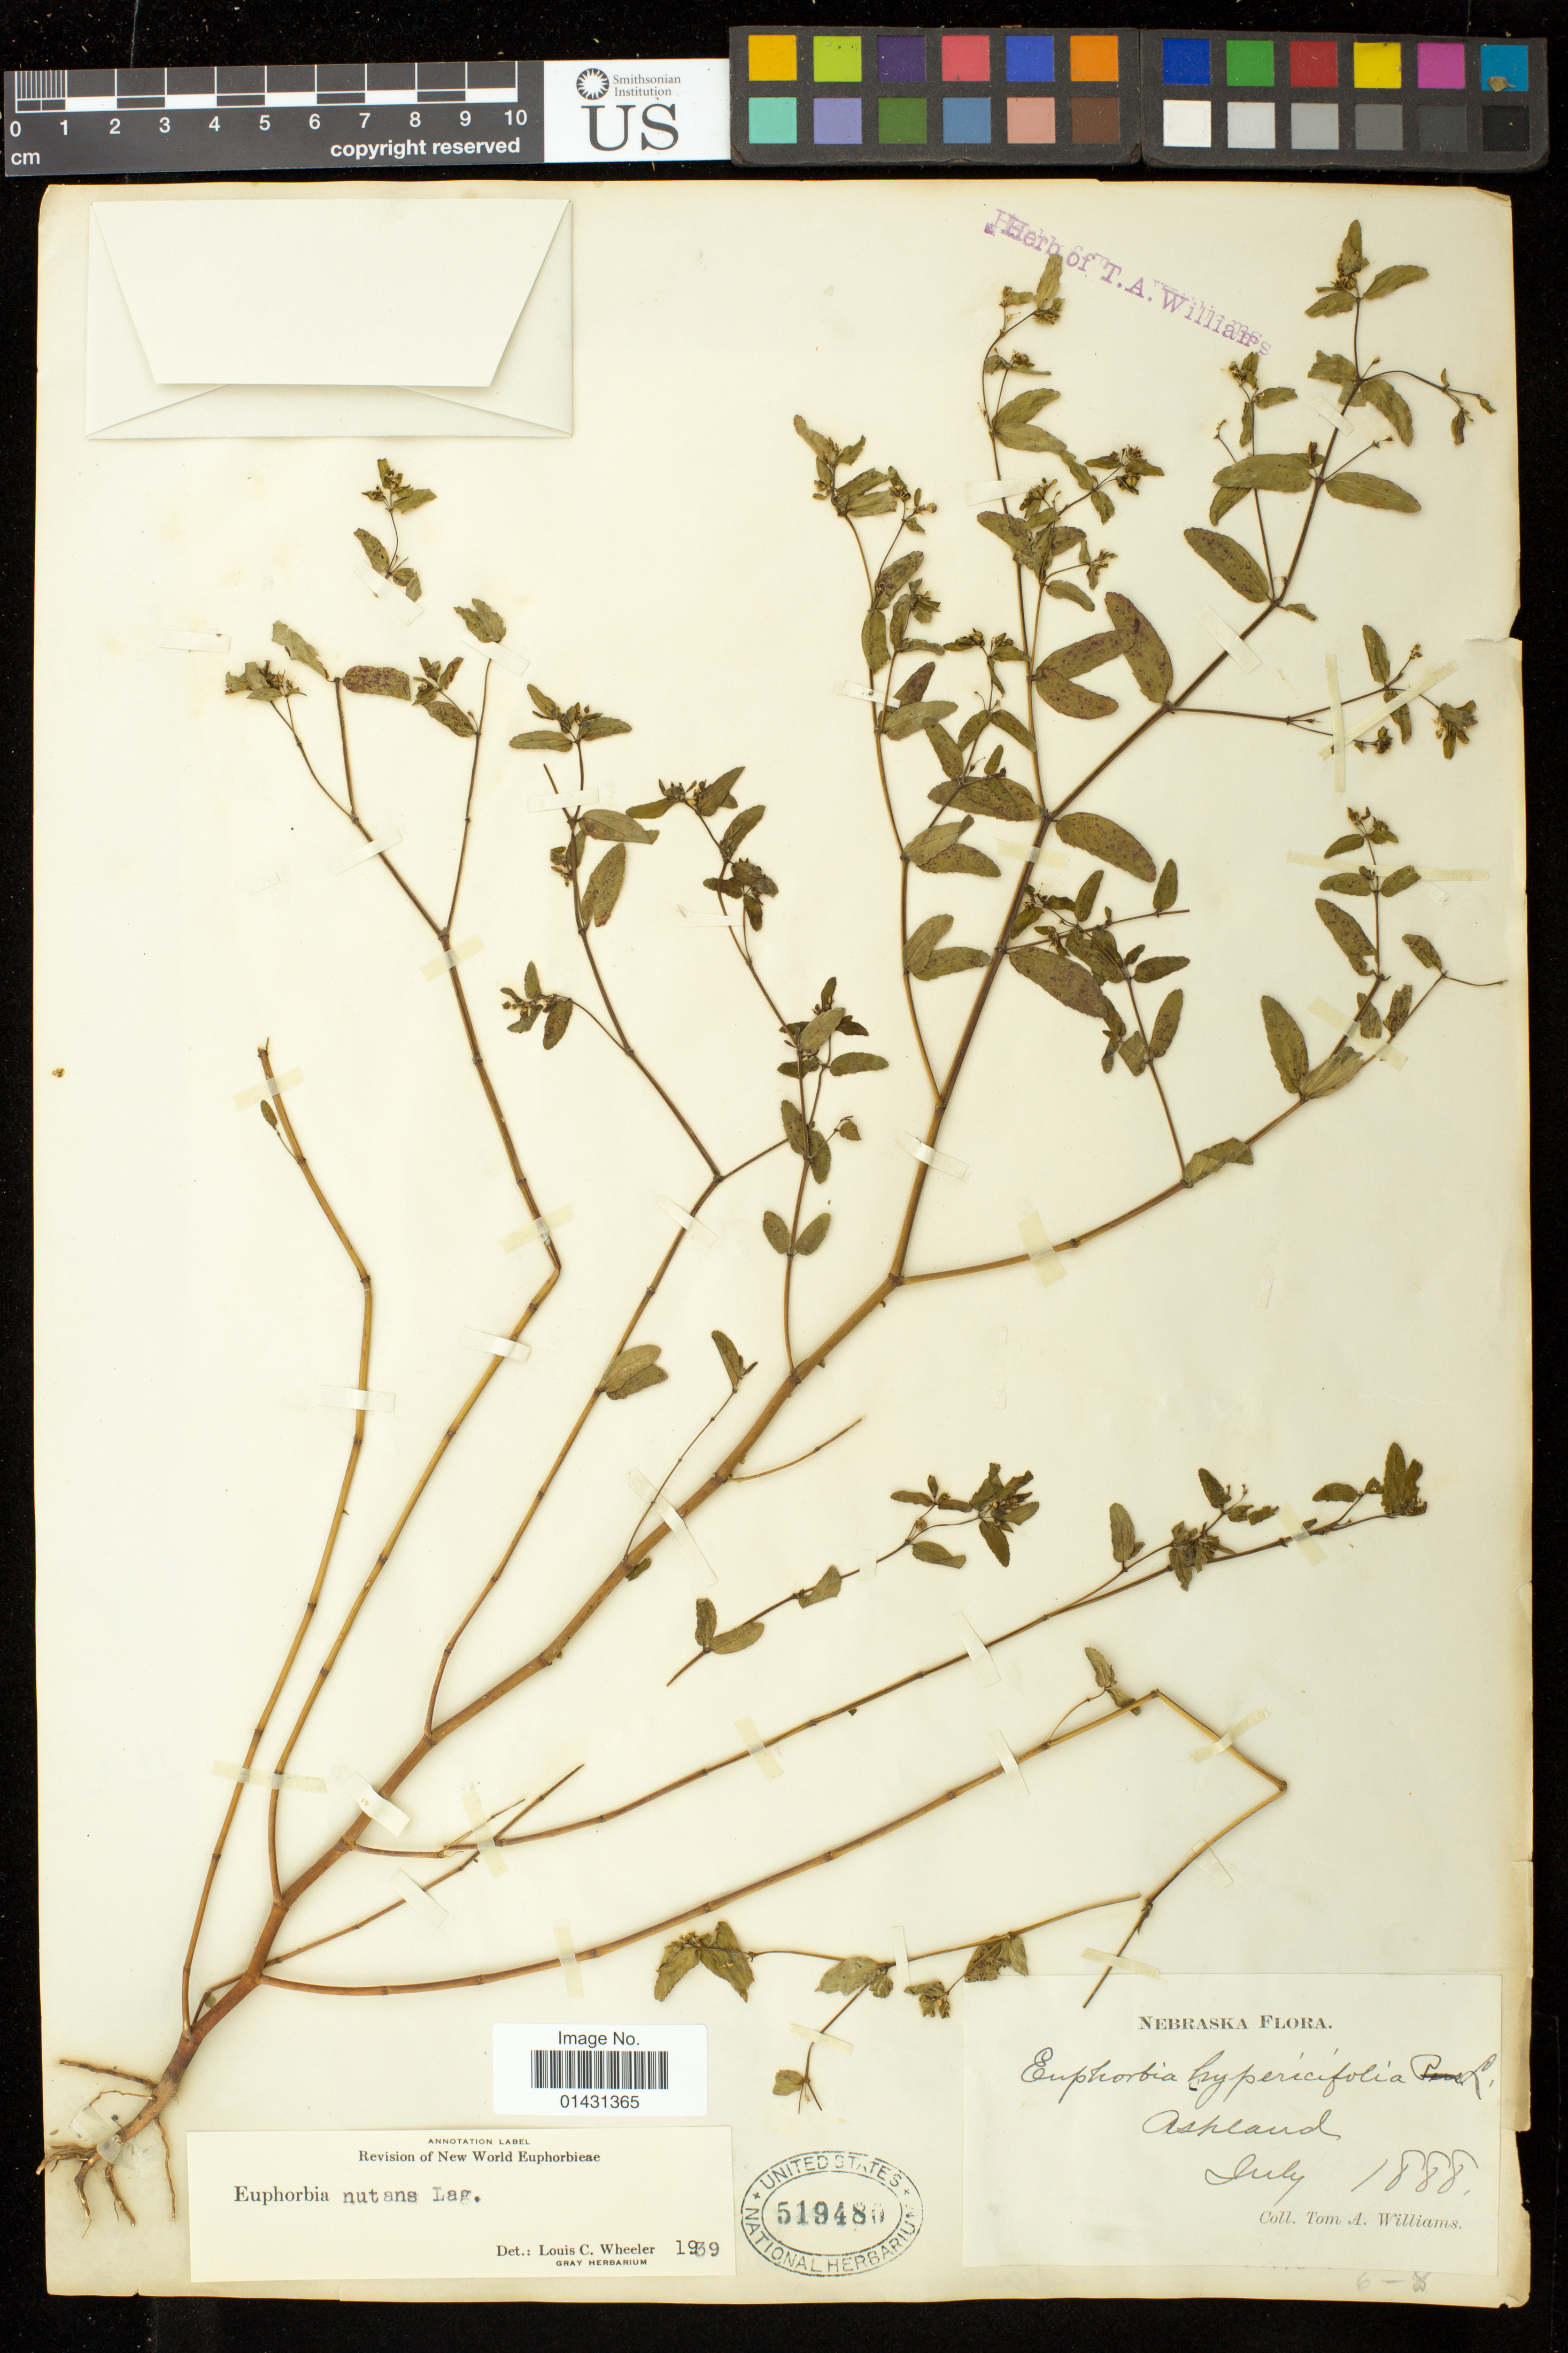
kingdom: Plantae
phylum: Tracheophyta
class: Magnoliopsida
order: Malpighiales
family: Euphorbiaceae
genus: Euphorbia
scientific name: Euphorbia maculata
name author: L.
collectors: T. A. Williams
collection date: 1888-07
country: United States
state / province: Nebraska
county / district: Saunders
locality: Ashland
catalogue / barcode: US 519480